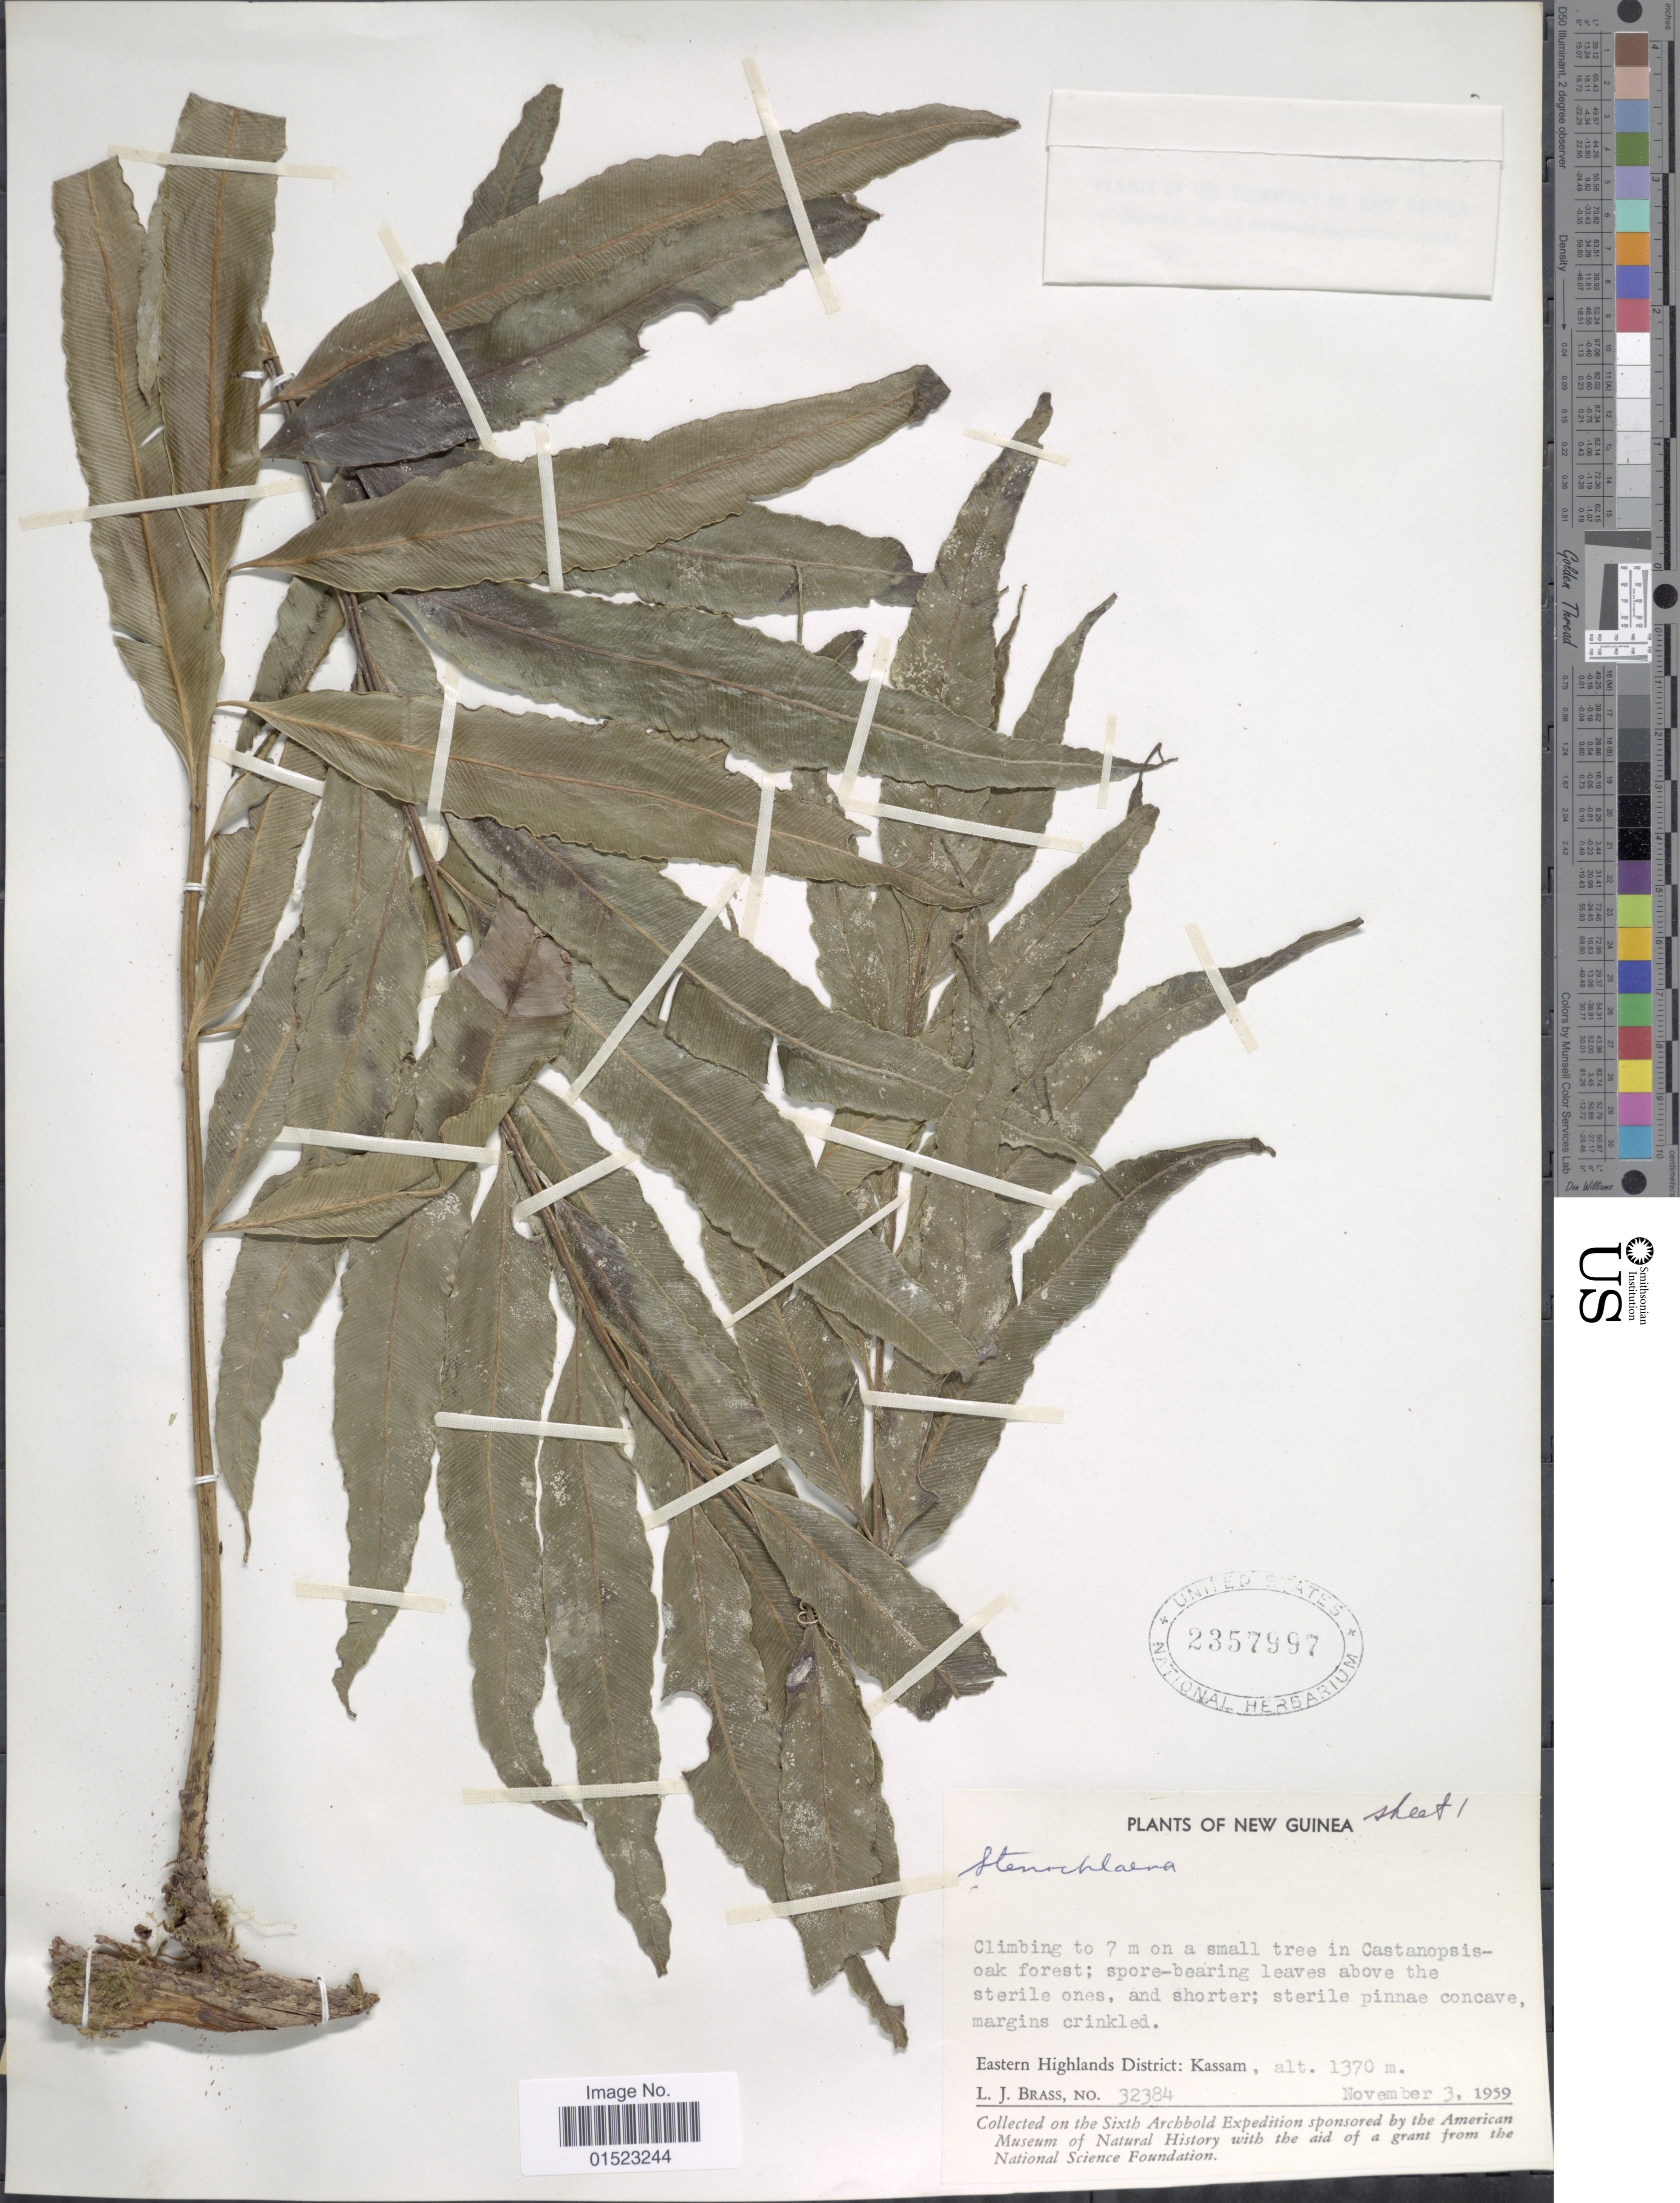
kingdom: Plantae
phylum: Tracheophyta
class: Polypodiopsida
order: Polypodiales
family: Blechnaceae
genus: Brainea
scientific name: Brainea sp.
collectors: L. J. Brass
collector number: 32384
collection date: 1959-11-03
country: Papua New Guinea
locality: Eastern Highland District: Kassam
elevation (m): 1370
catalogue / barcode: US 2357997